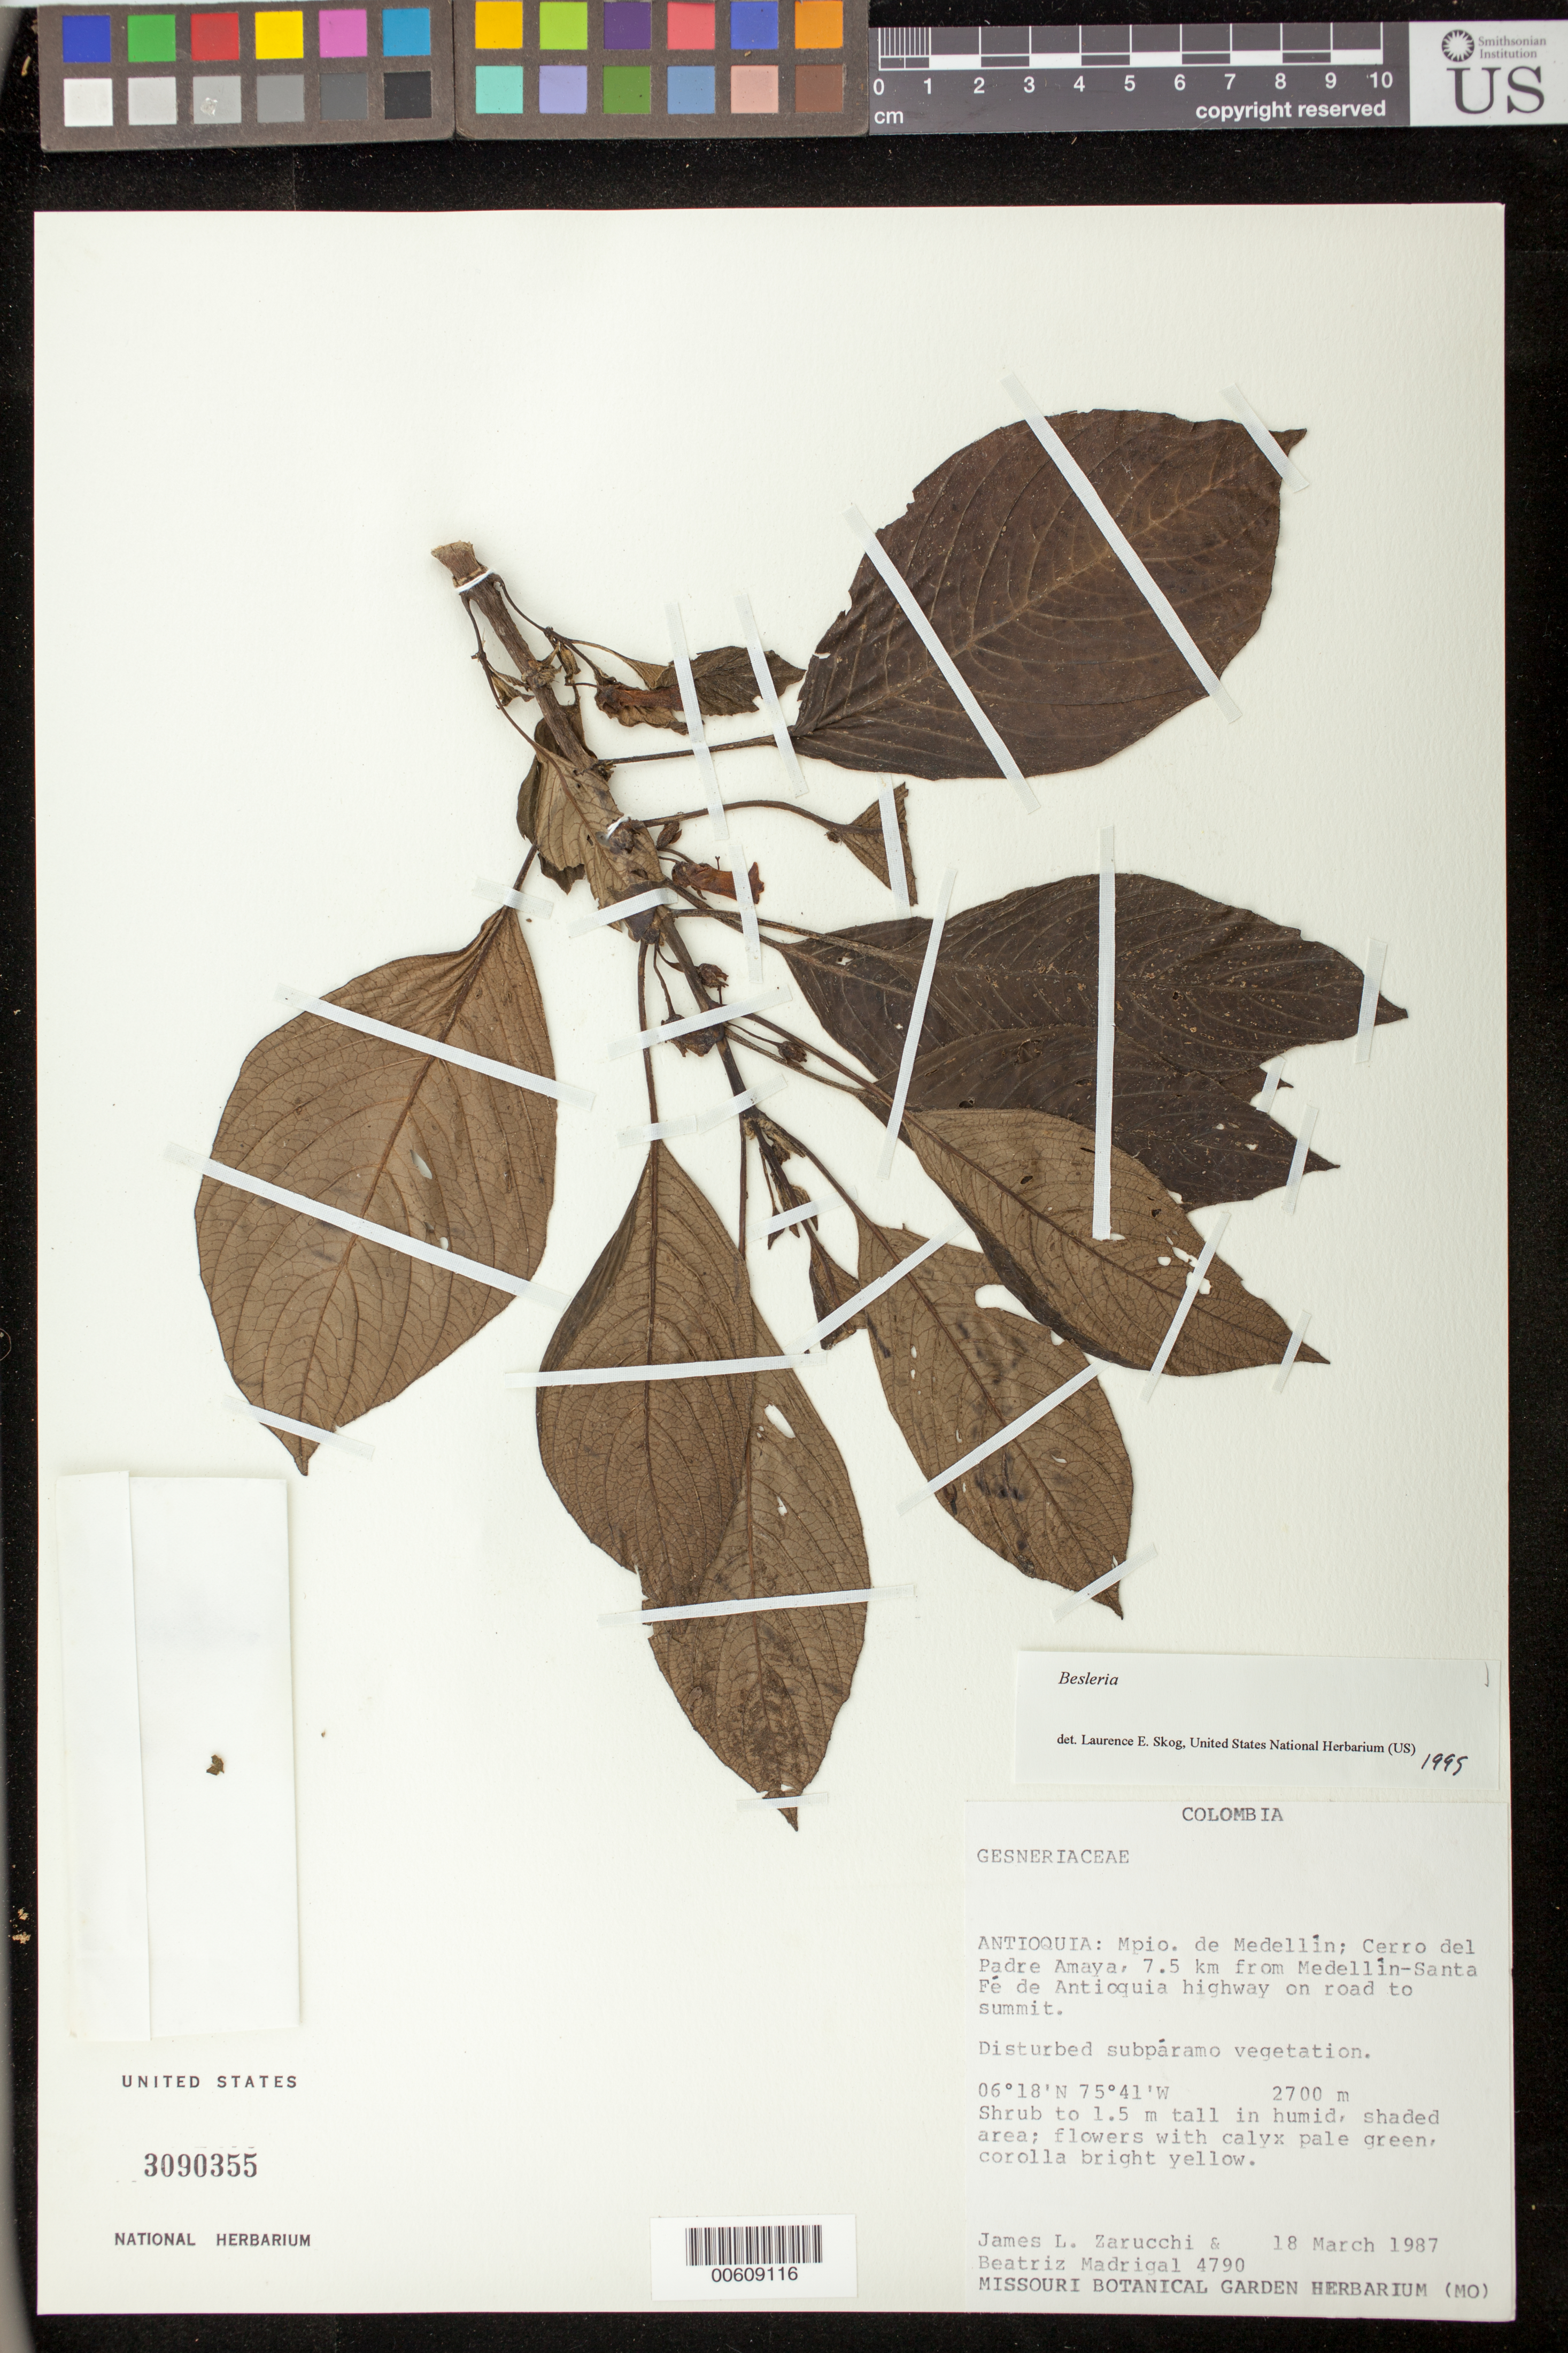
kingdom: Plantae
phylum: Tracheophyta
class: Magnoliopsida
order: Lamiales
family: Gesneriaceae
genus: Besleria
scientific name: Besleria sp.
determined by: Skog, Laurence E.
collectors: J. L. Zarucchi & B. E. Madrigal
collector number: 4790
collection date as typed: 18 Mar 1987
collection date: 1987-03-18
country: Colombia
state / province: Antioquia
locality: Mpio. de Medellín; Cerro del Padre Amaya, 7.5 km from Medellín - Santa Fé de Antioquia highway on road to summit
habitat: Disturbed subpáramo vegetation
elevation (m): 2700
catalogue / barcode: US 3090355